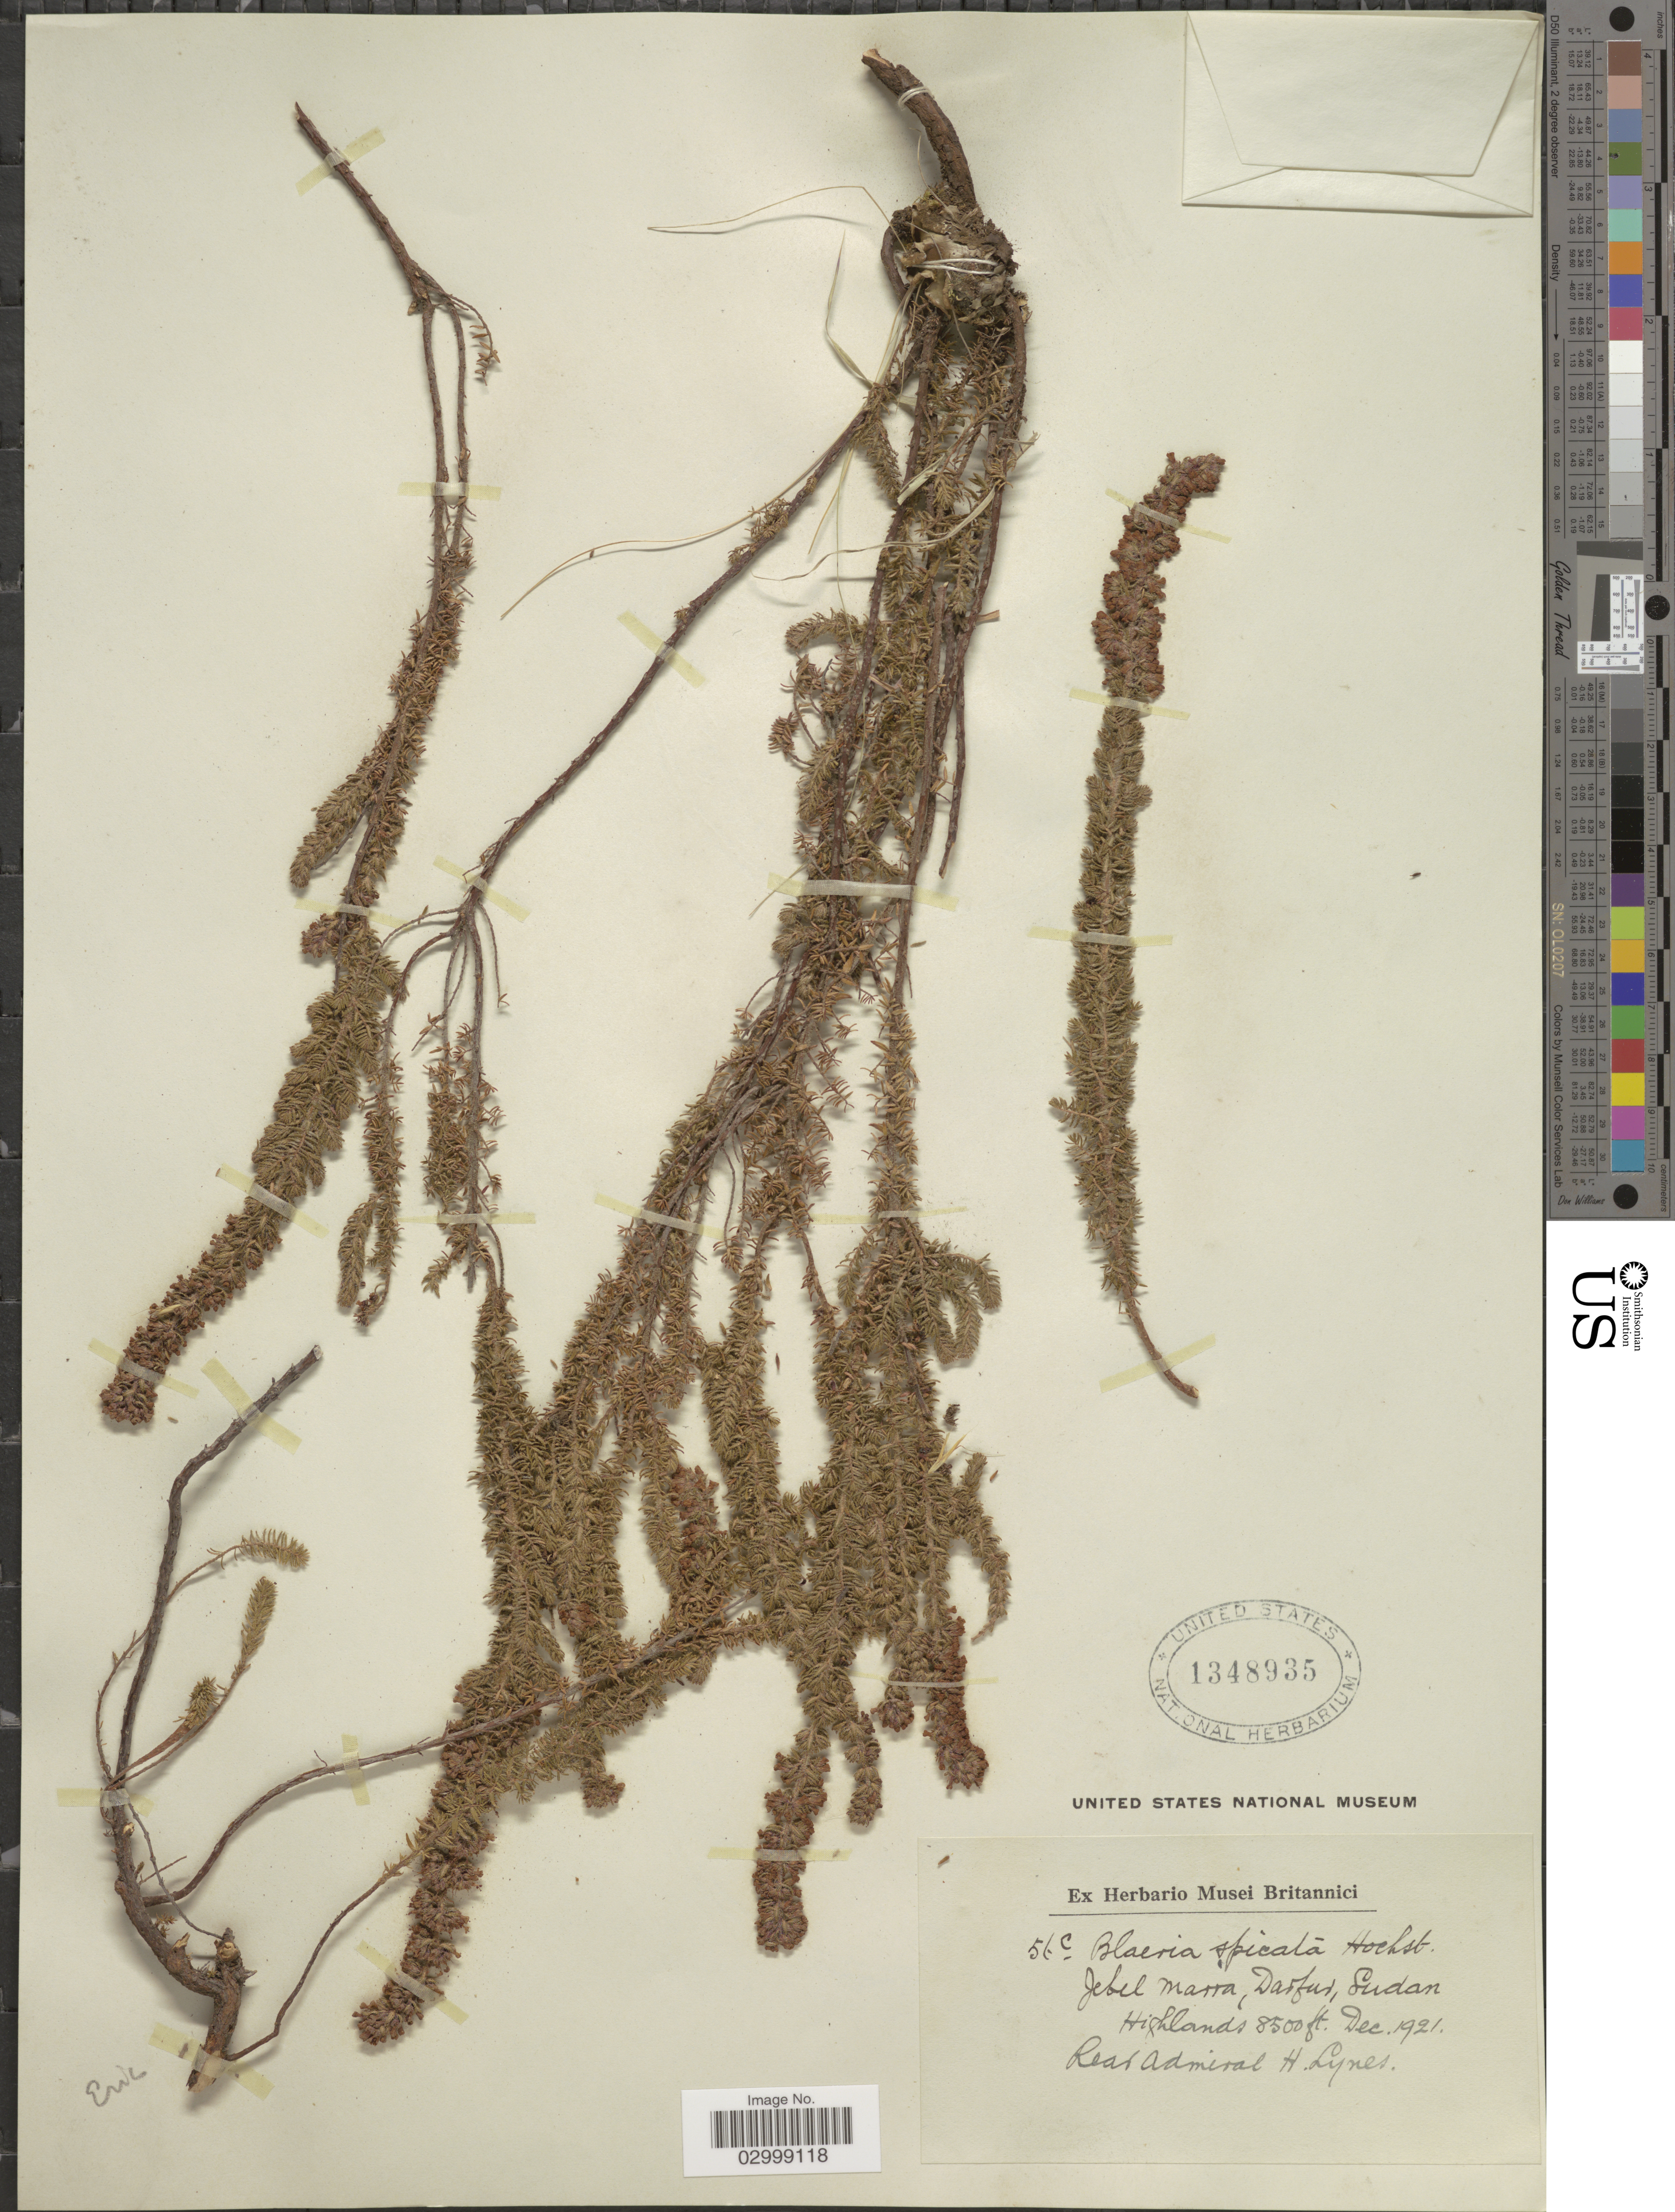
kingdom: Plantae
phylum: Tracheophyta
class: Magnoliopsida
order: Ericales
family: Ericaceae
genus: Blaeria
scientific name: Blaeria spicata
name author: Hochst. ex A. Rich.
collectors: H. Lynes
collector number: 56C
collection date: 1921-12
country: Sudan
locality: Jebel Marra, Darfur, Sudan Highlands.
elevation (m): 2591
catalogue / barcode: US 1348935